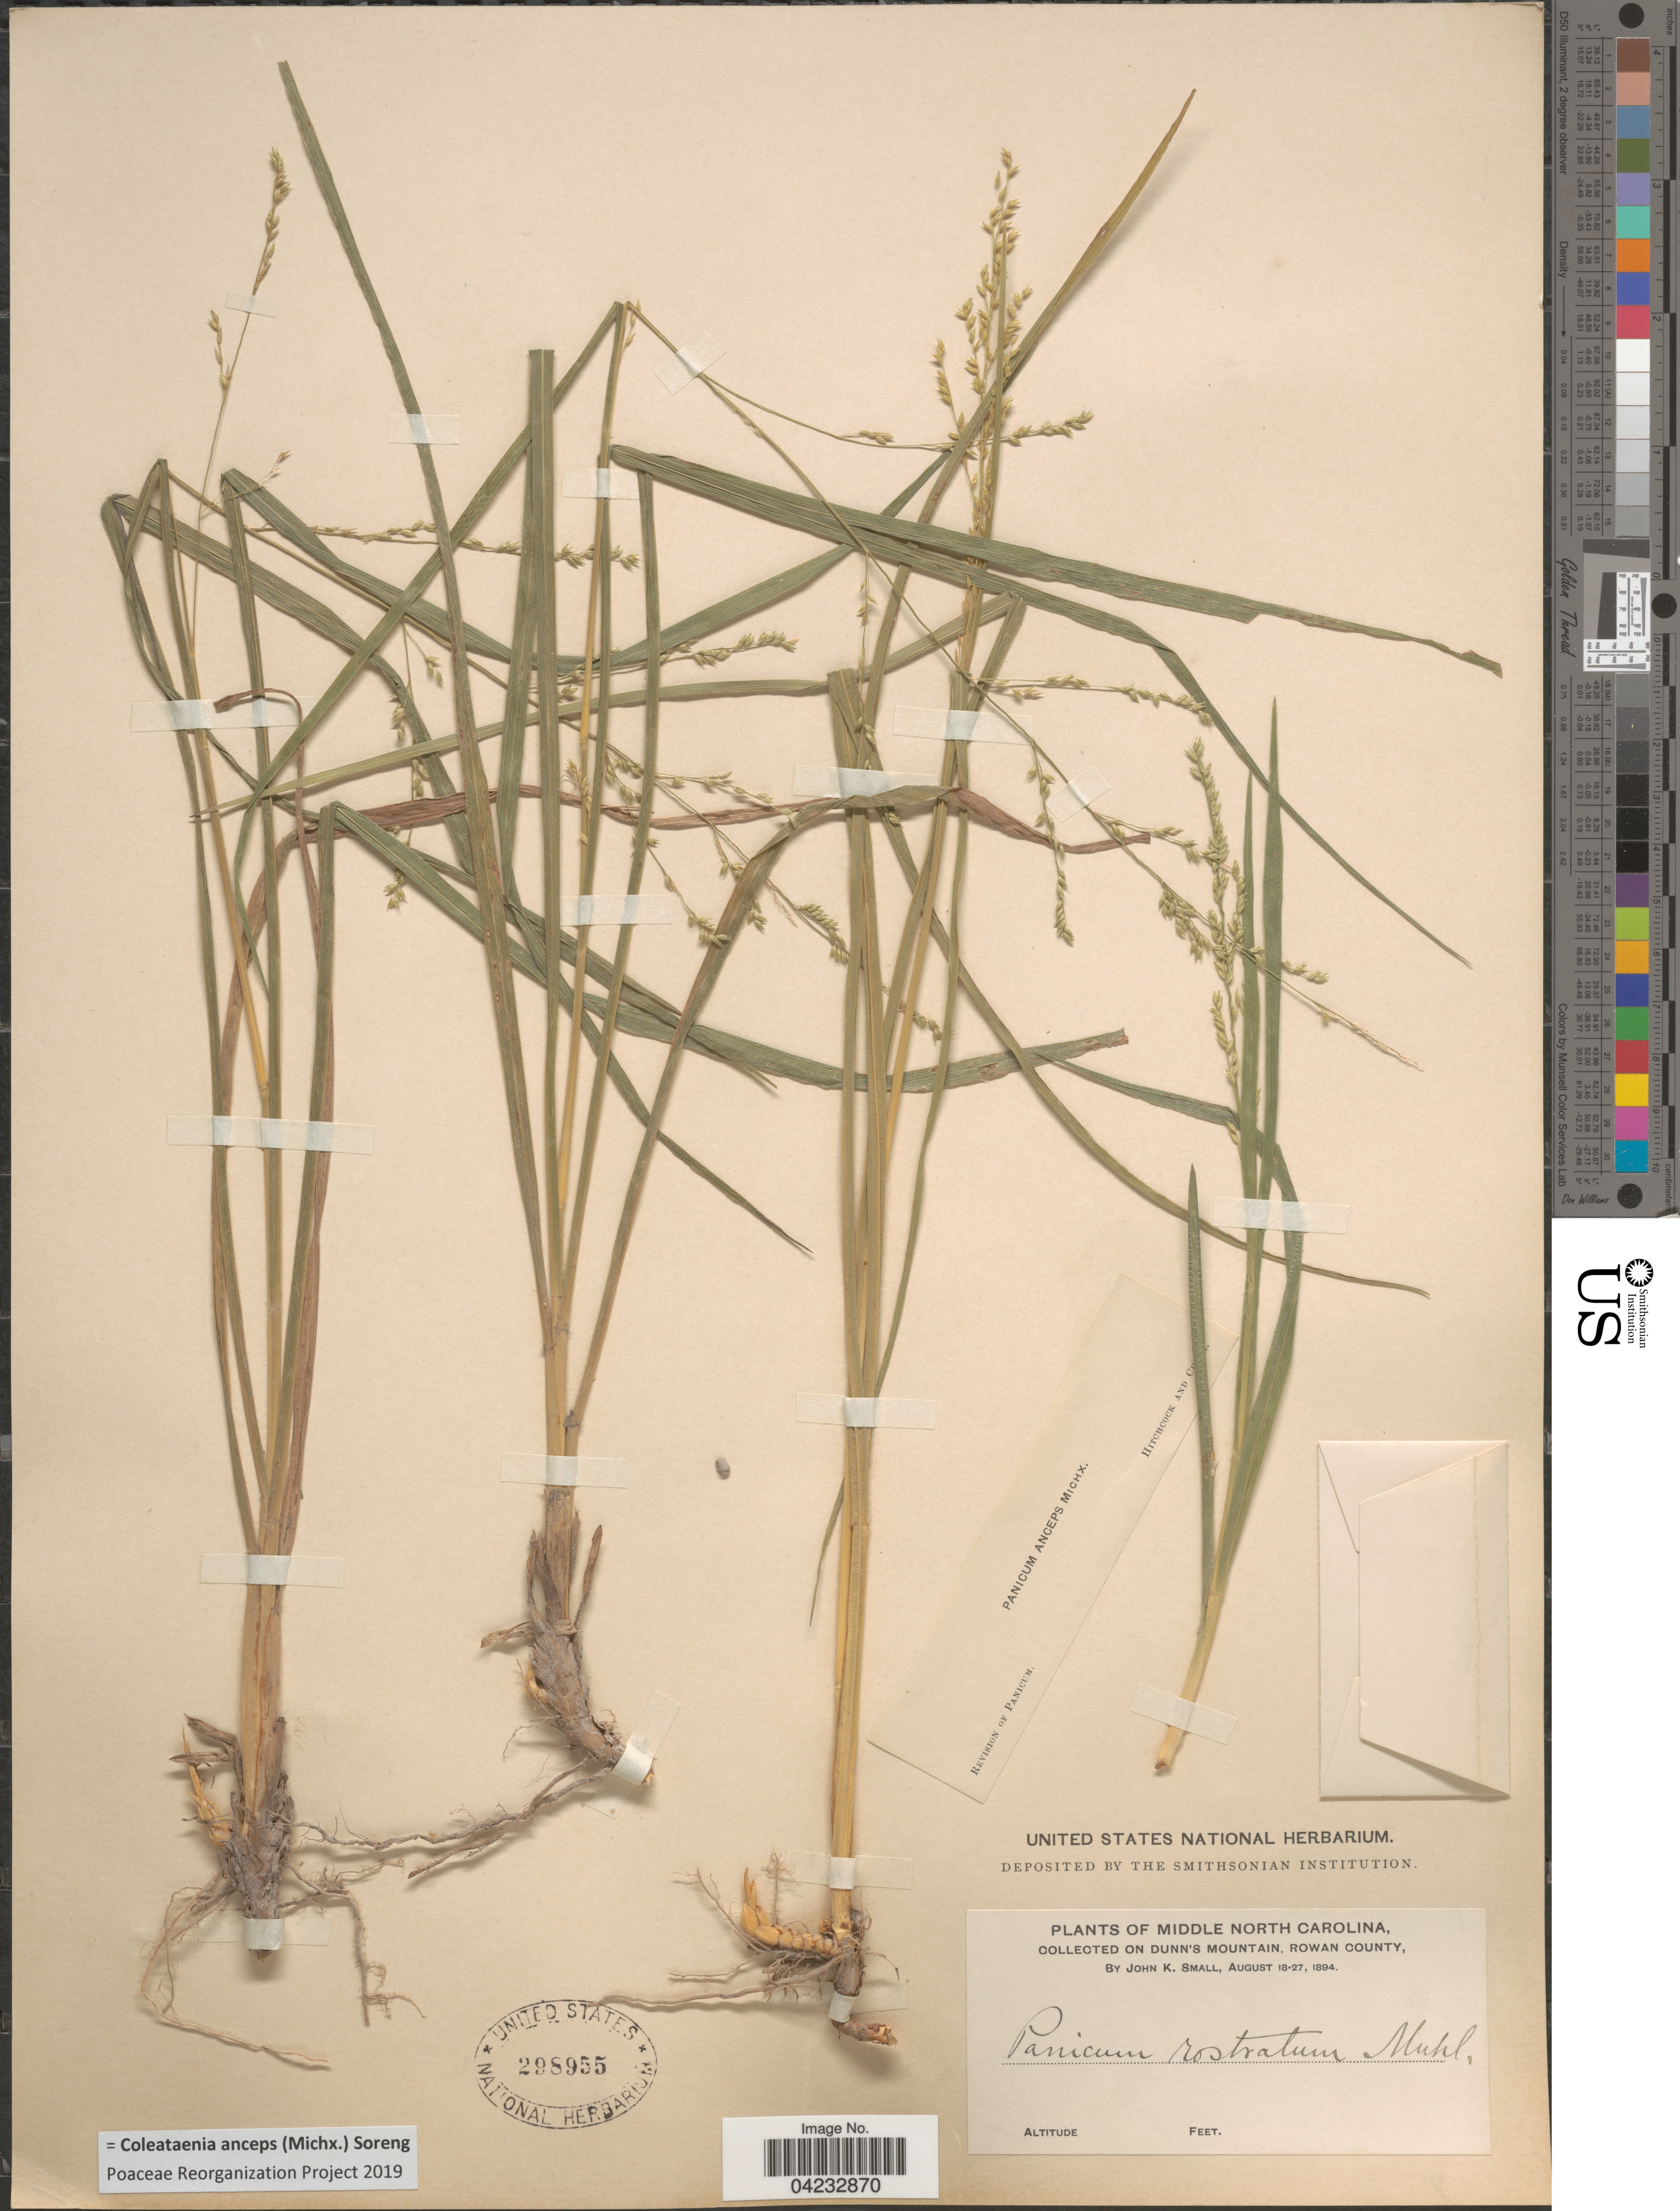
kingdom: Plantae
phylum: Tracheophyta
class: Liliopsida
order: Poales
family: Poaceae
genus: Coleataenia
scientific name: Coleataenia anceps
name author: (Michx.) Soreng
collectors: J. K. Small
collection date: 1894-08-18/1894-08-27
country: United States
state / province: North Carolina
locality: Middle North Carolina. On Dunn's Mountain, Rowan County.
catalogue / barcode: US 298955